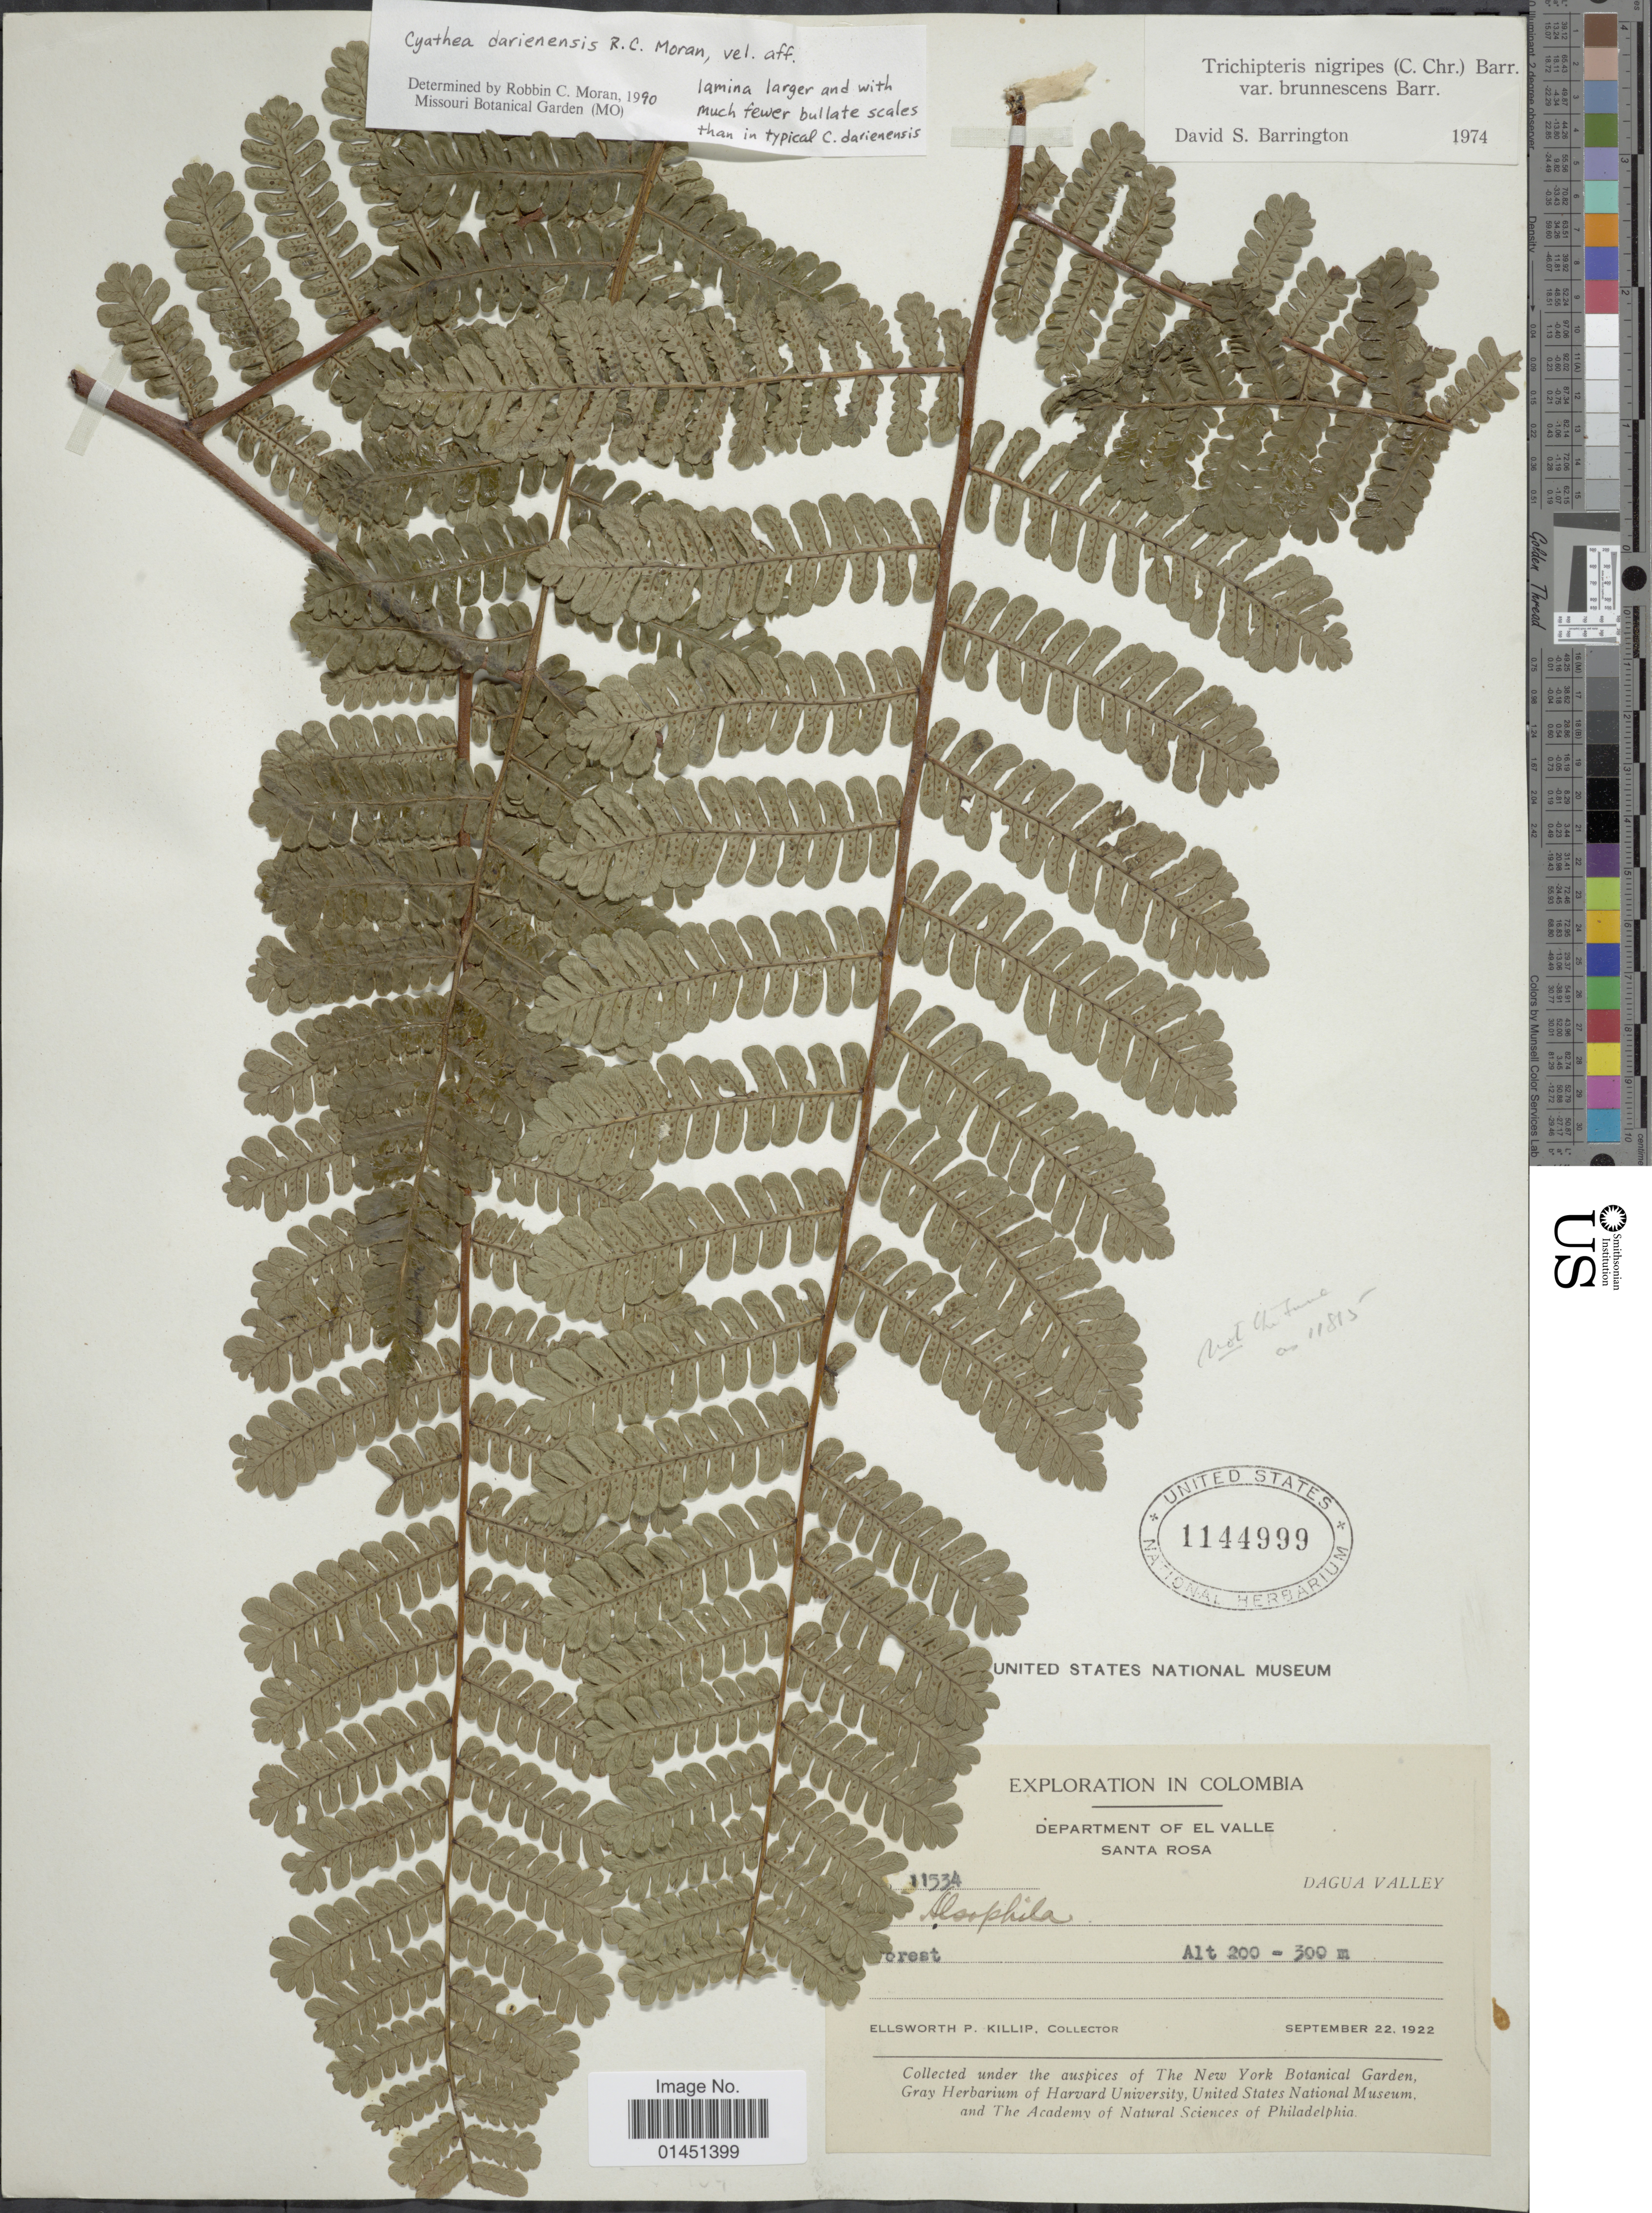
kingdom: Plantae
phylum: Tracheophyta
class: Polypodiopsida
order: Cyatheales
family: Cyatheaceae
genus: Cyathea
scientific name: Cyathea darienensis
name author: R.C. Moran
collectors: E. P. Killip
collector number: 11534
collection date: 1922-09-22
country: Colombia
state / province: Valle del Cauca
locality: Department of El Valle, Santa Rosa, Dagua Valley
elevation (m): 200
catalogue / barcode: US 1144999